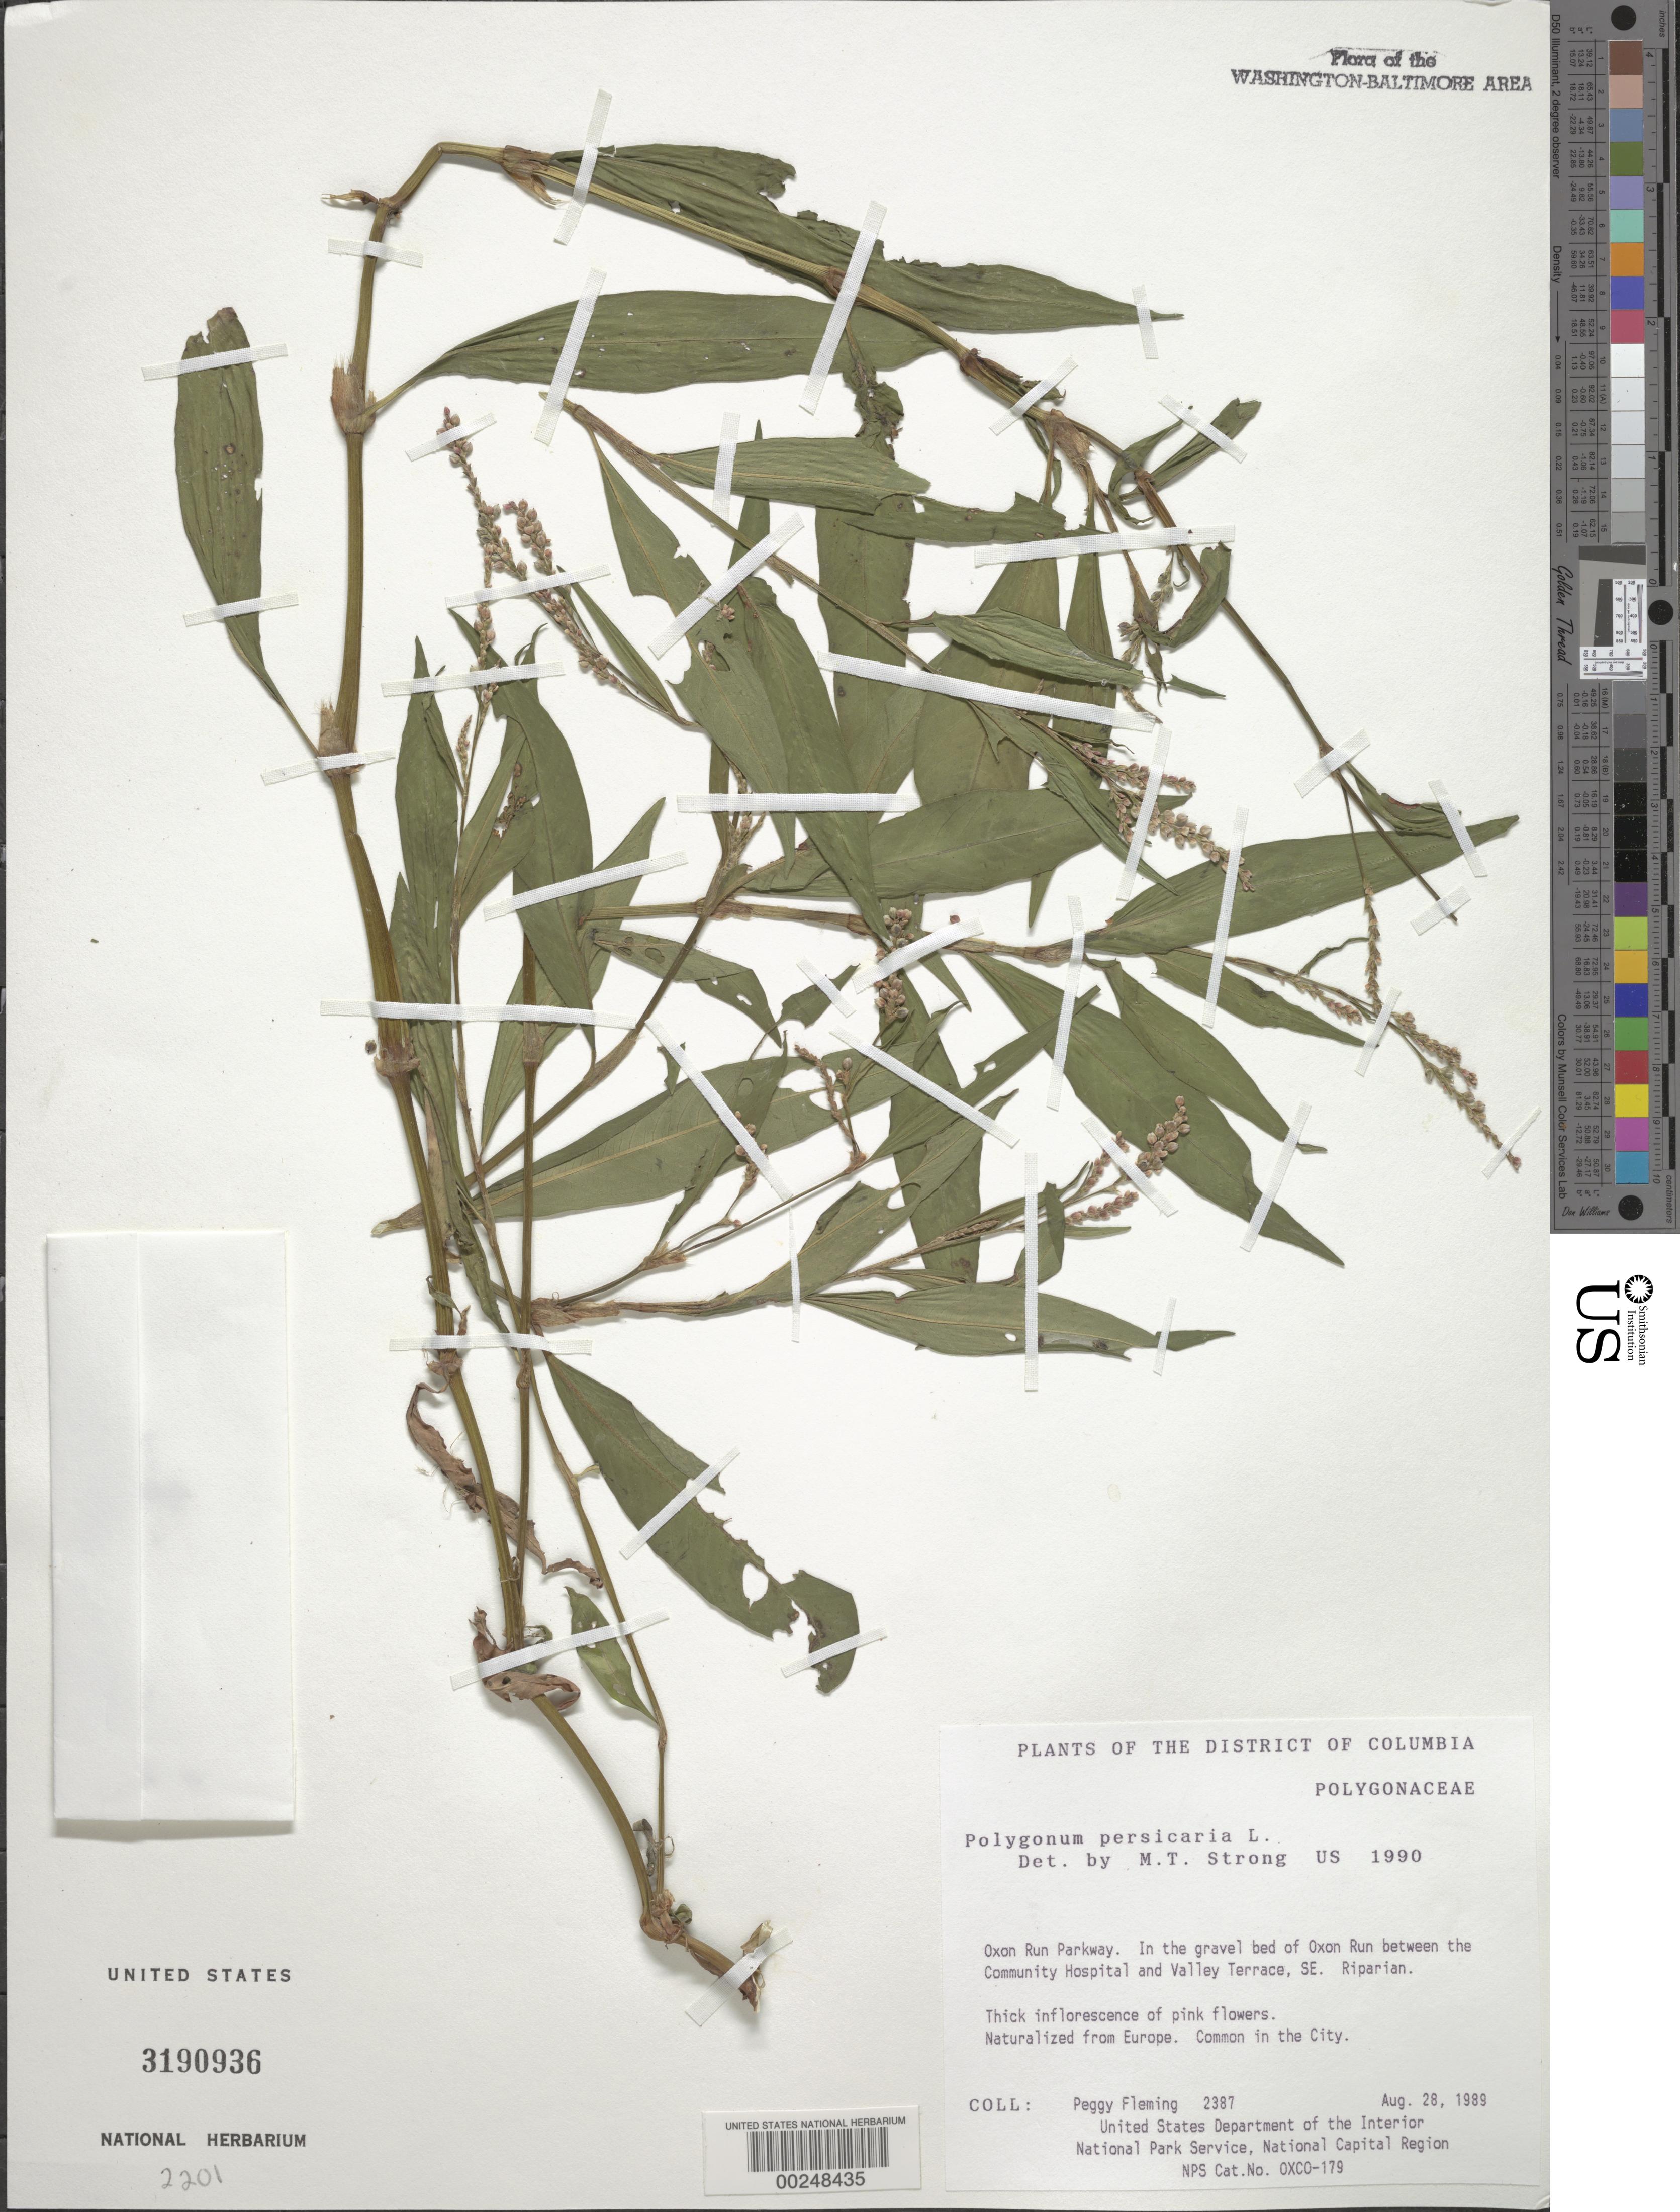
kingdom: Plantae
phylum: Tracheophyta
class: Magnoliopsida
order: Caryophyllales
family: Polygonaceae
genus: Persicaria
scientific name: Persicaria maculosa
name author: S.F. Gray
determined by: Atha, D. E.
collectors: P. Fleming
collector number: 2387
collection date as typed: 28 Aug 1989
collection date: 1989-08-28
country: United States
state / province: District of Columbia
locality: Oxon Run Parkway, bed of Oxon Run between the Community Hospital and Valley Terrace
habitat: In gravel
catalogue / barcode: US 3190936